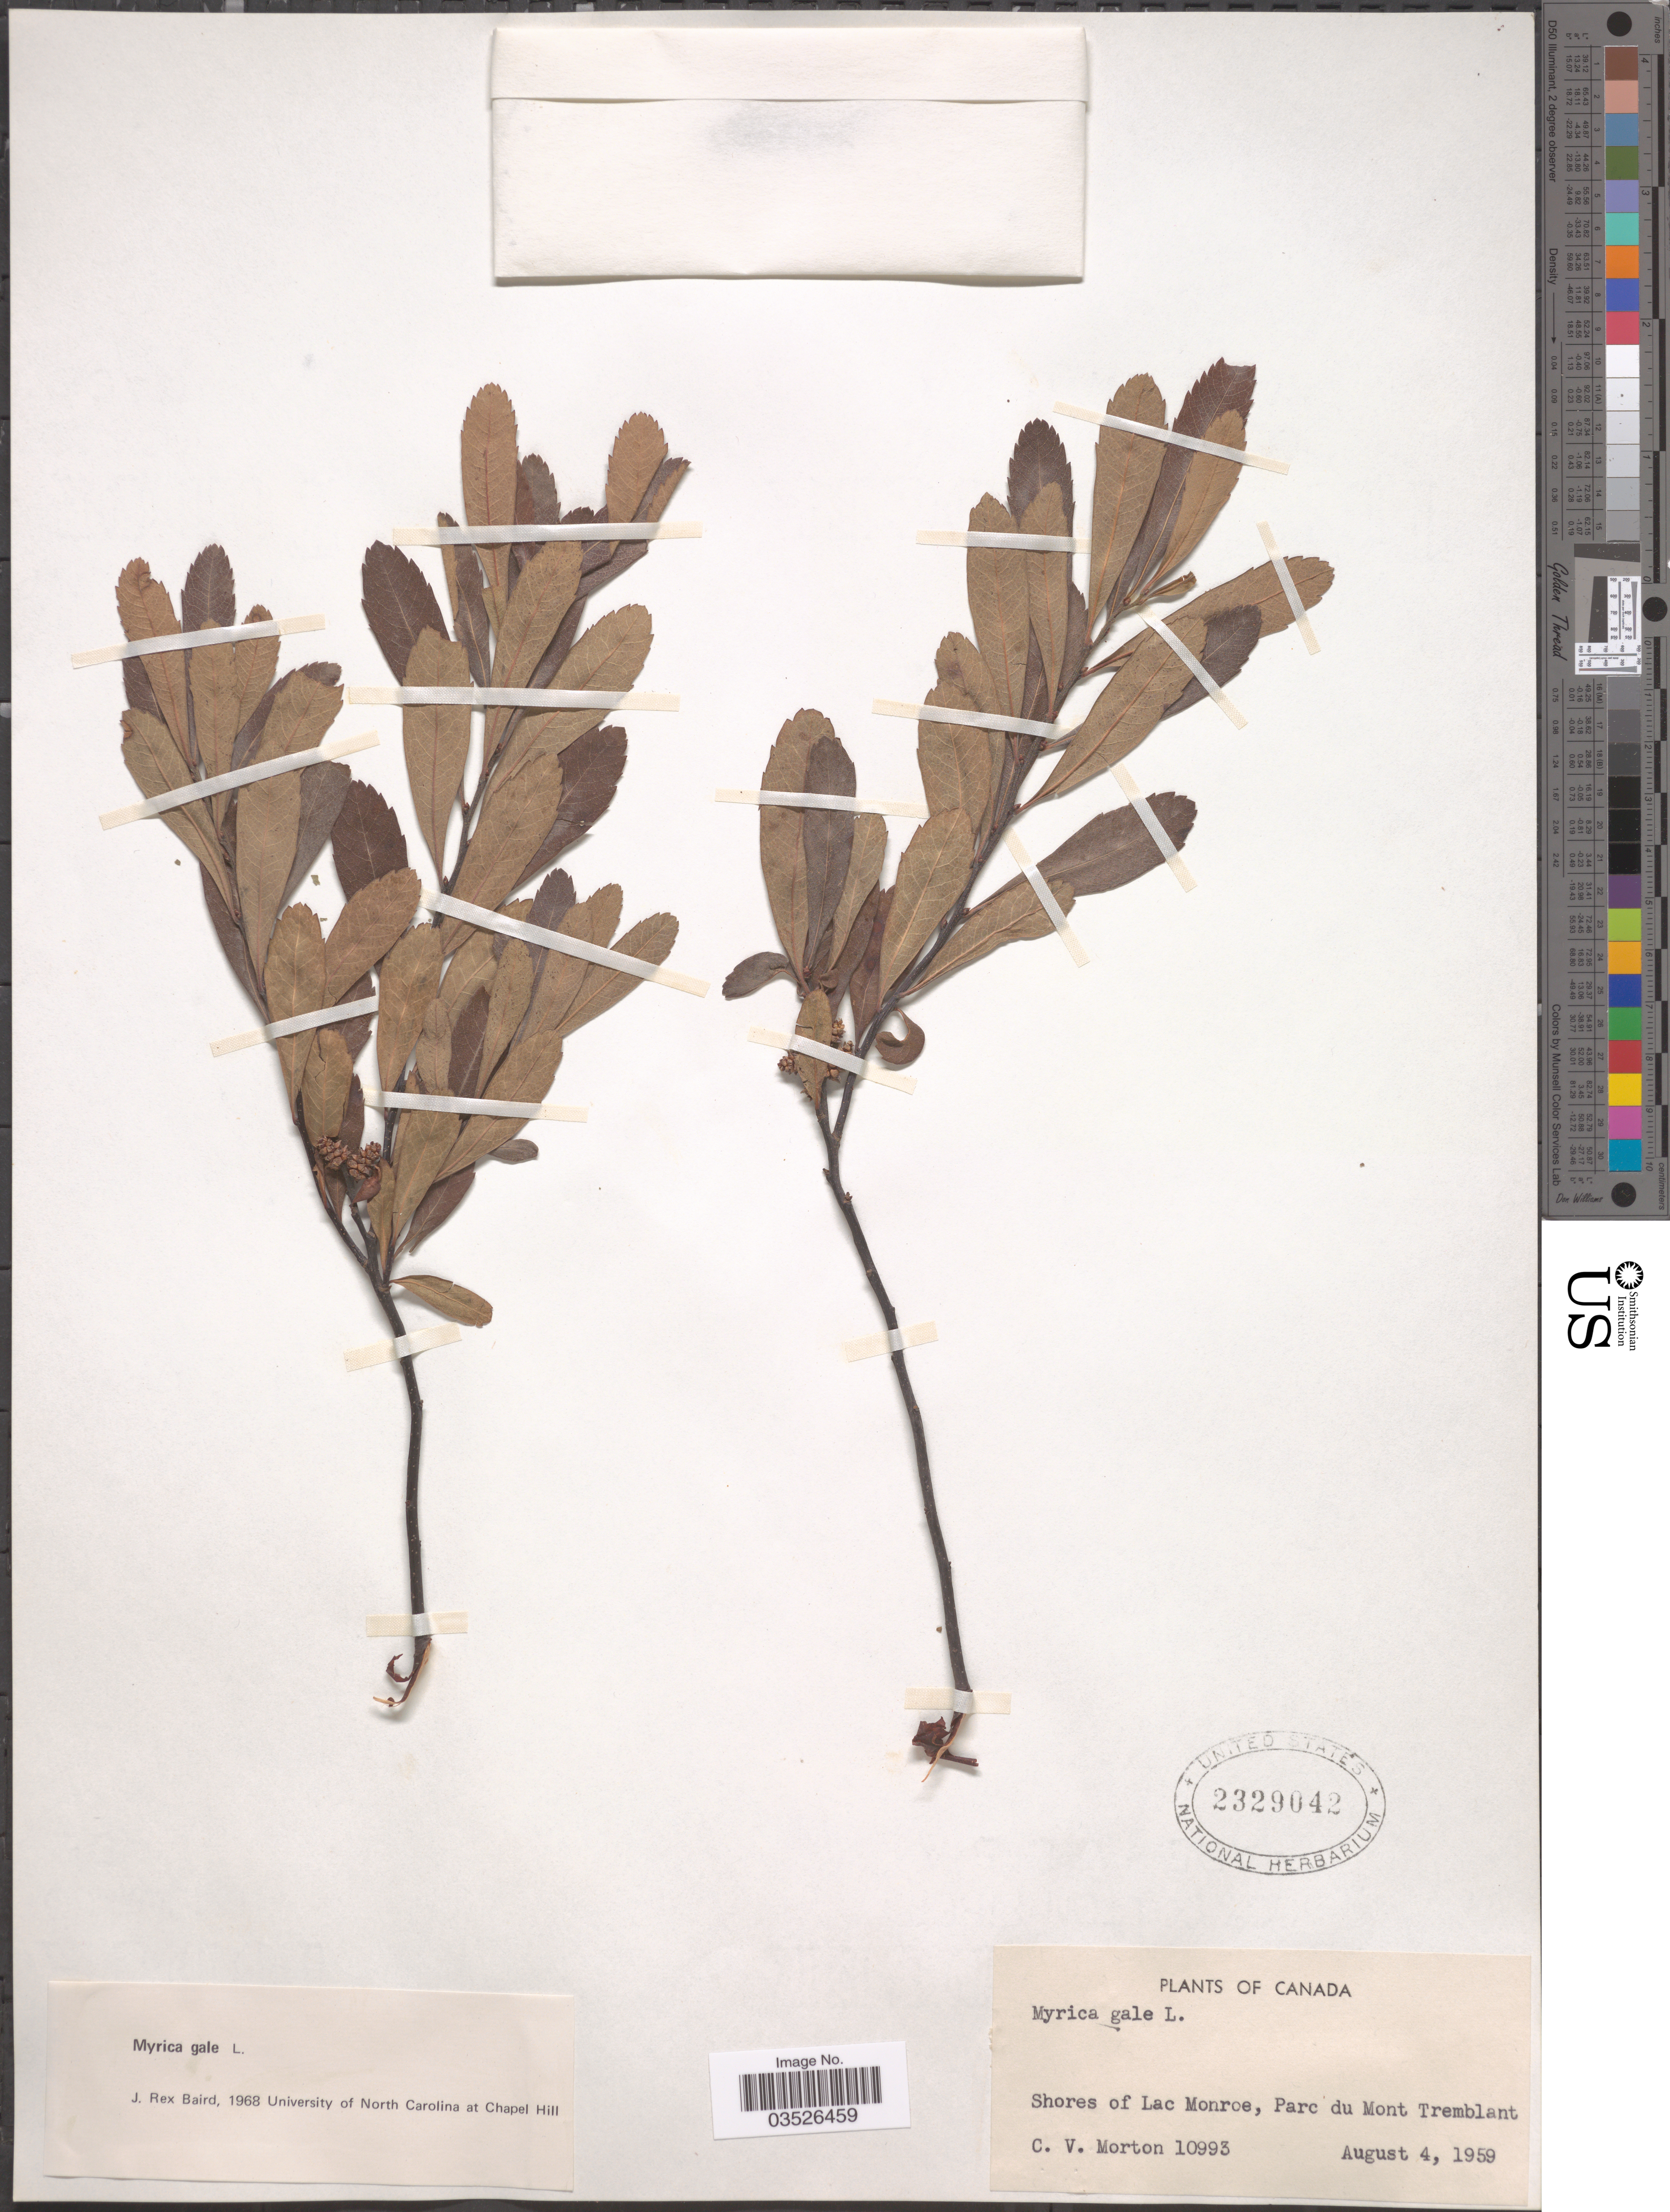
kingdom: Plantae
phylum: Tracheophyta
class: Magnoliopsida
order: Fagales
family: Myricaceae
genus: Myrica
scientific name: Myrica gale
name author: L.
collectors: C. V. Morton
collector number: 10993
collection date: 1959-08-04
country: Canada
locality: Shores of Lac Monroe, Parc du Mont Tremblant.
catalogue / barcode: US 2329042